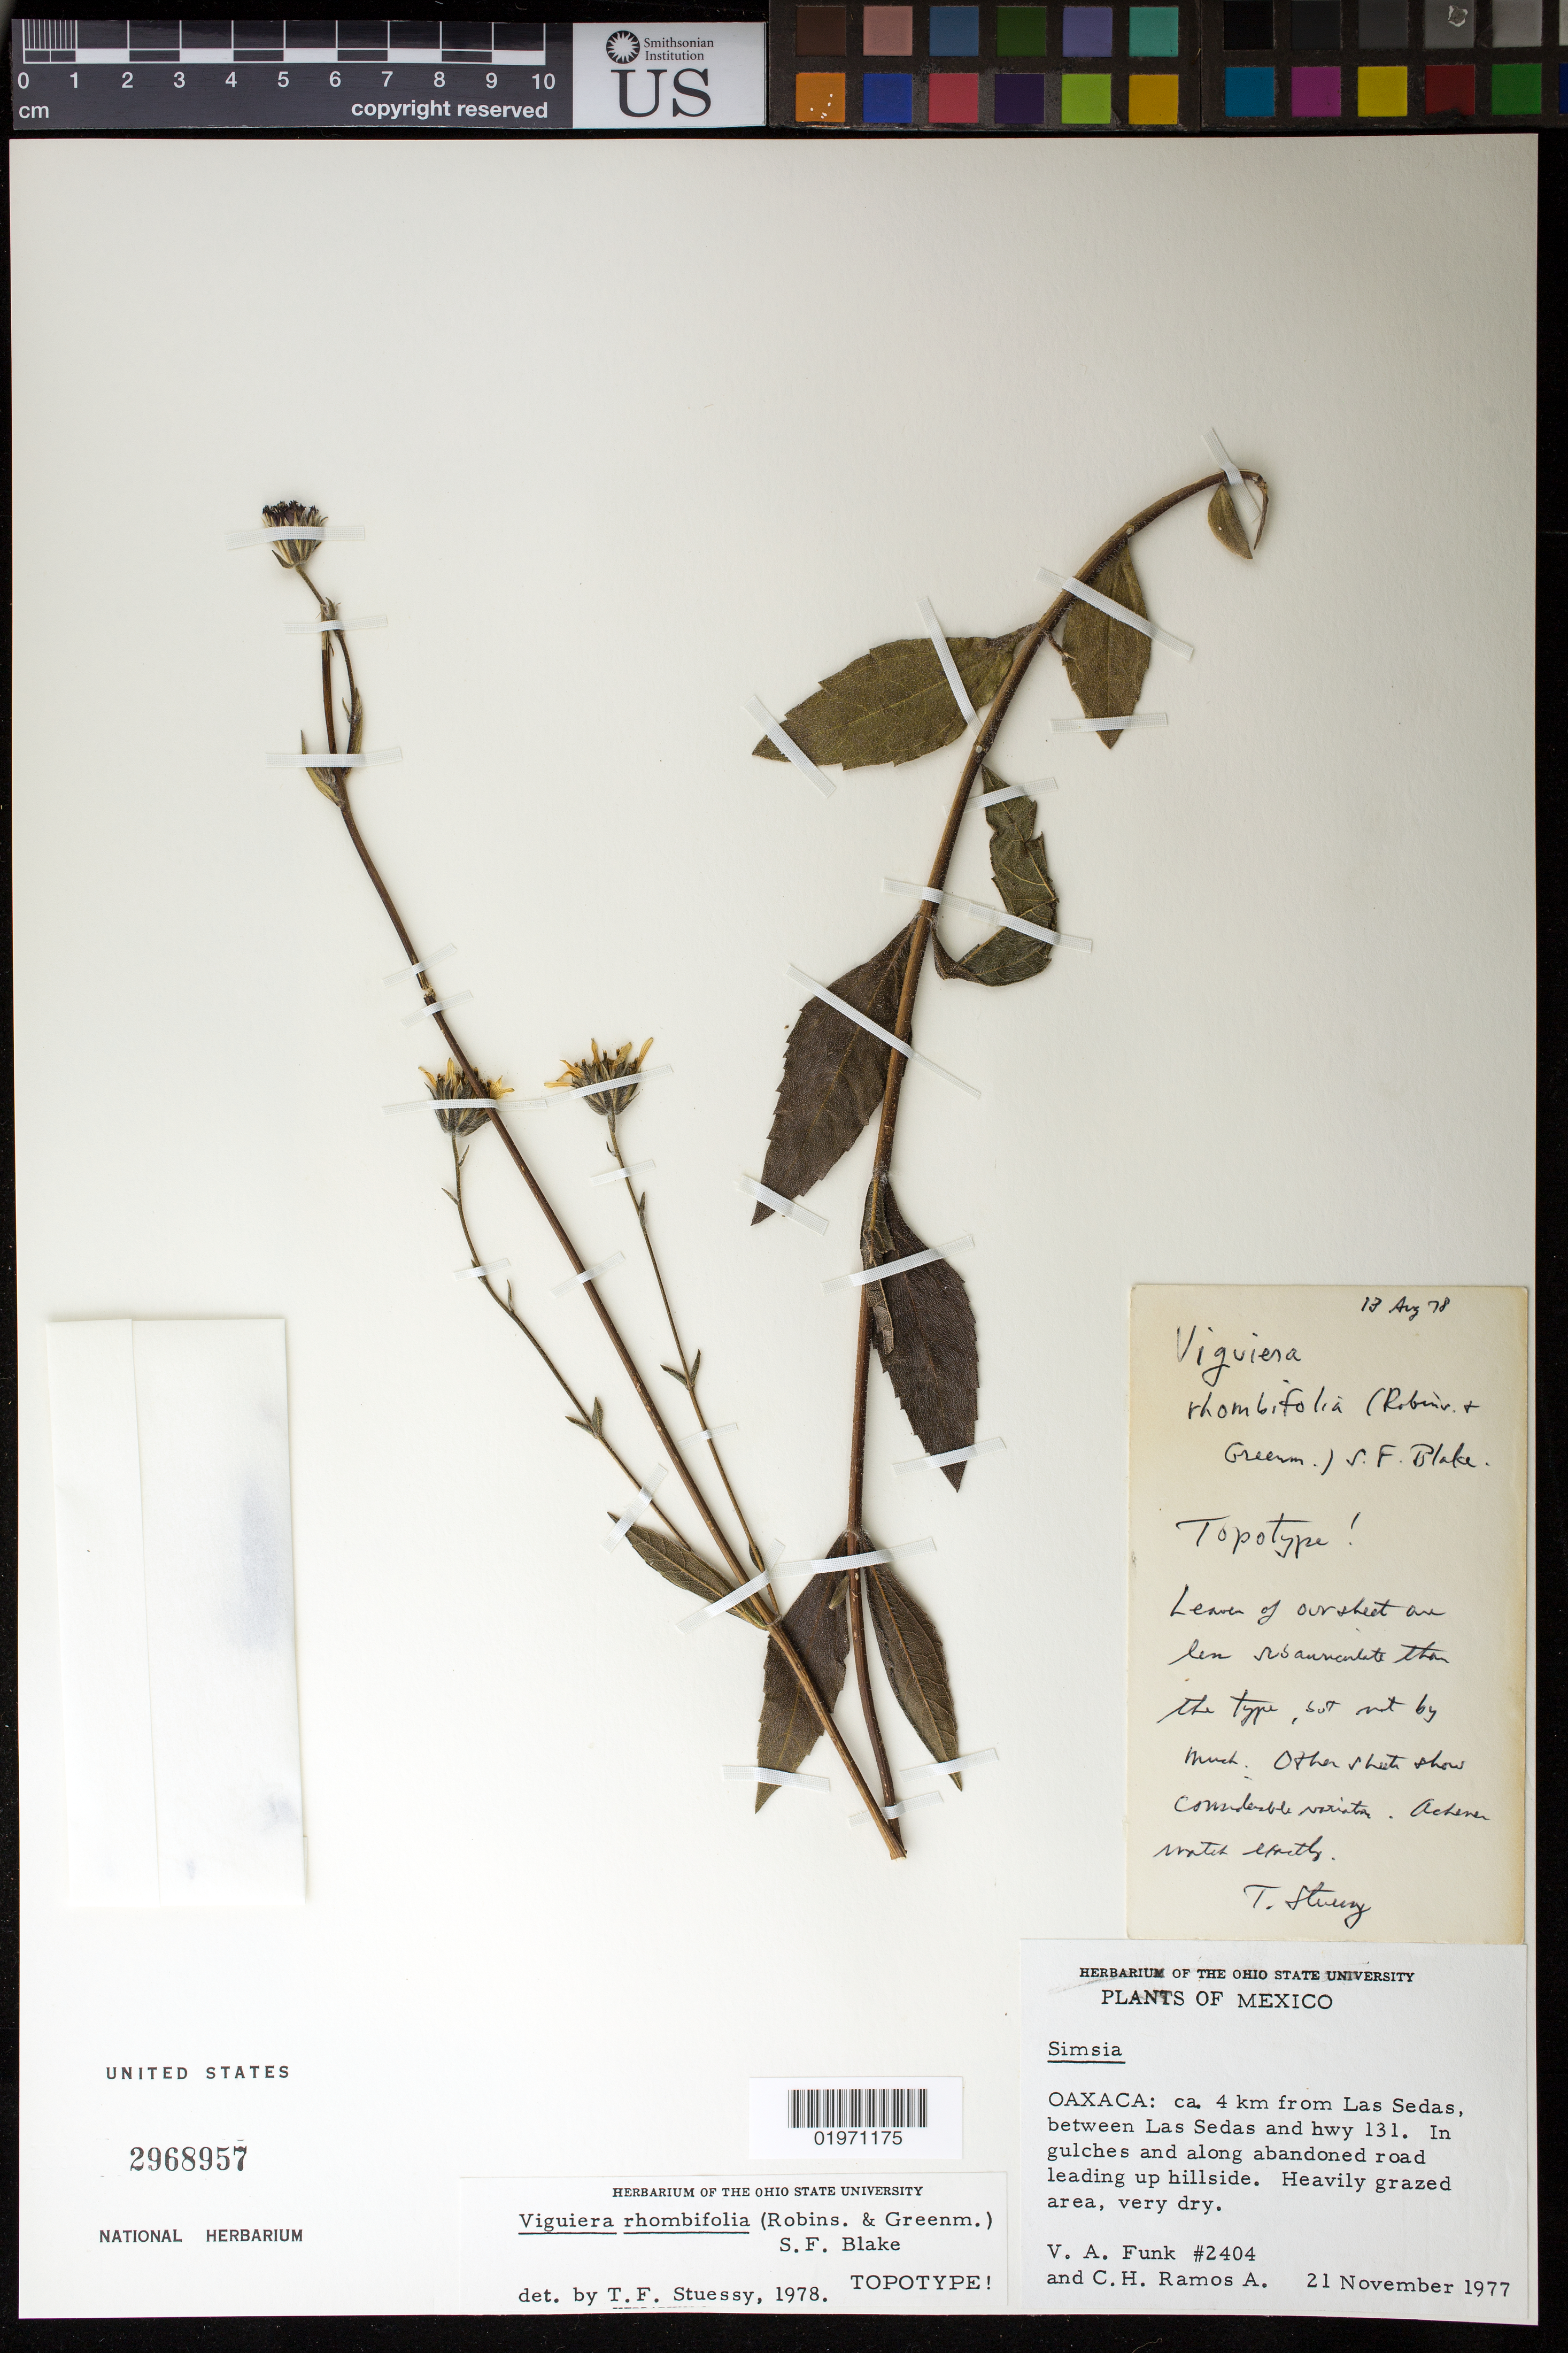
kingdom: Plantae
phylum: Tracheophyta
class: Magnoliopsida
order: Asterales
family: Asteraceae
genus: Viguiera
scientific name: Viguiera rhombifolia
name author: (Rob. & Greenm.) Blake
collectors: V. Funk & C. H. Ramos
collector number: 2404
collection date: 1977-11-21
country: Mexico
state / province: Oaxaca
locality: Ca. 4 km from Las Sedas, between Las Sedas and Hwy 131.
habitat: In gulches and along abandoned road leading up hillside. Heavily grazed area, very dry.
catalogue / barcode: US 2968957